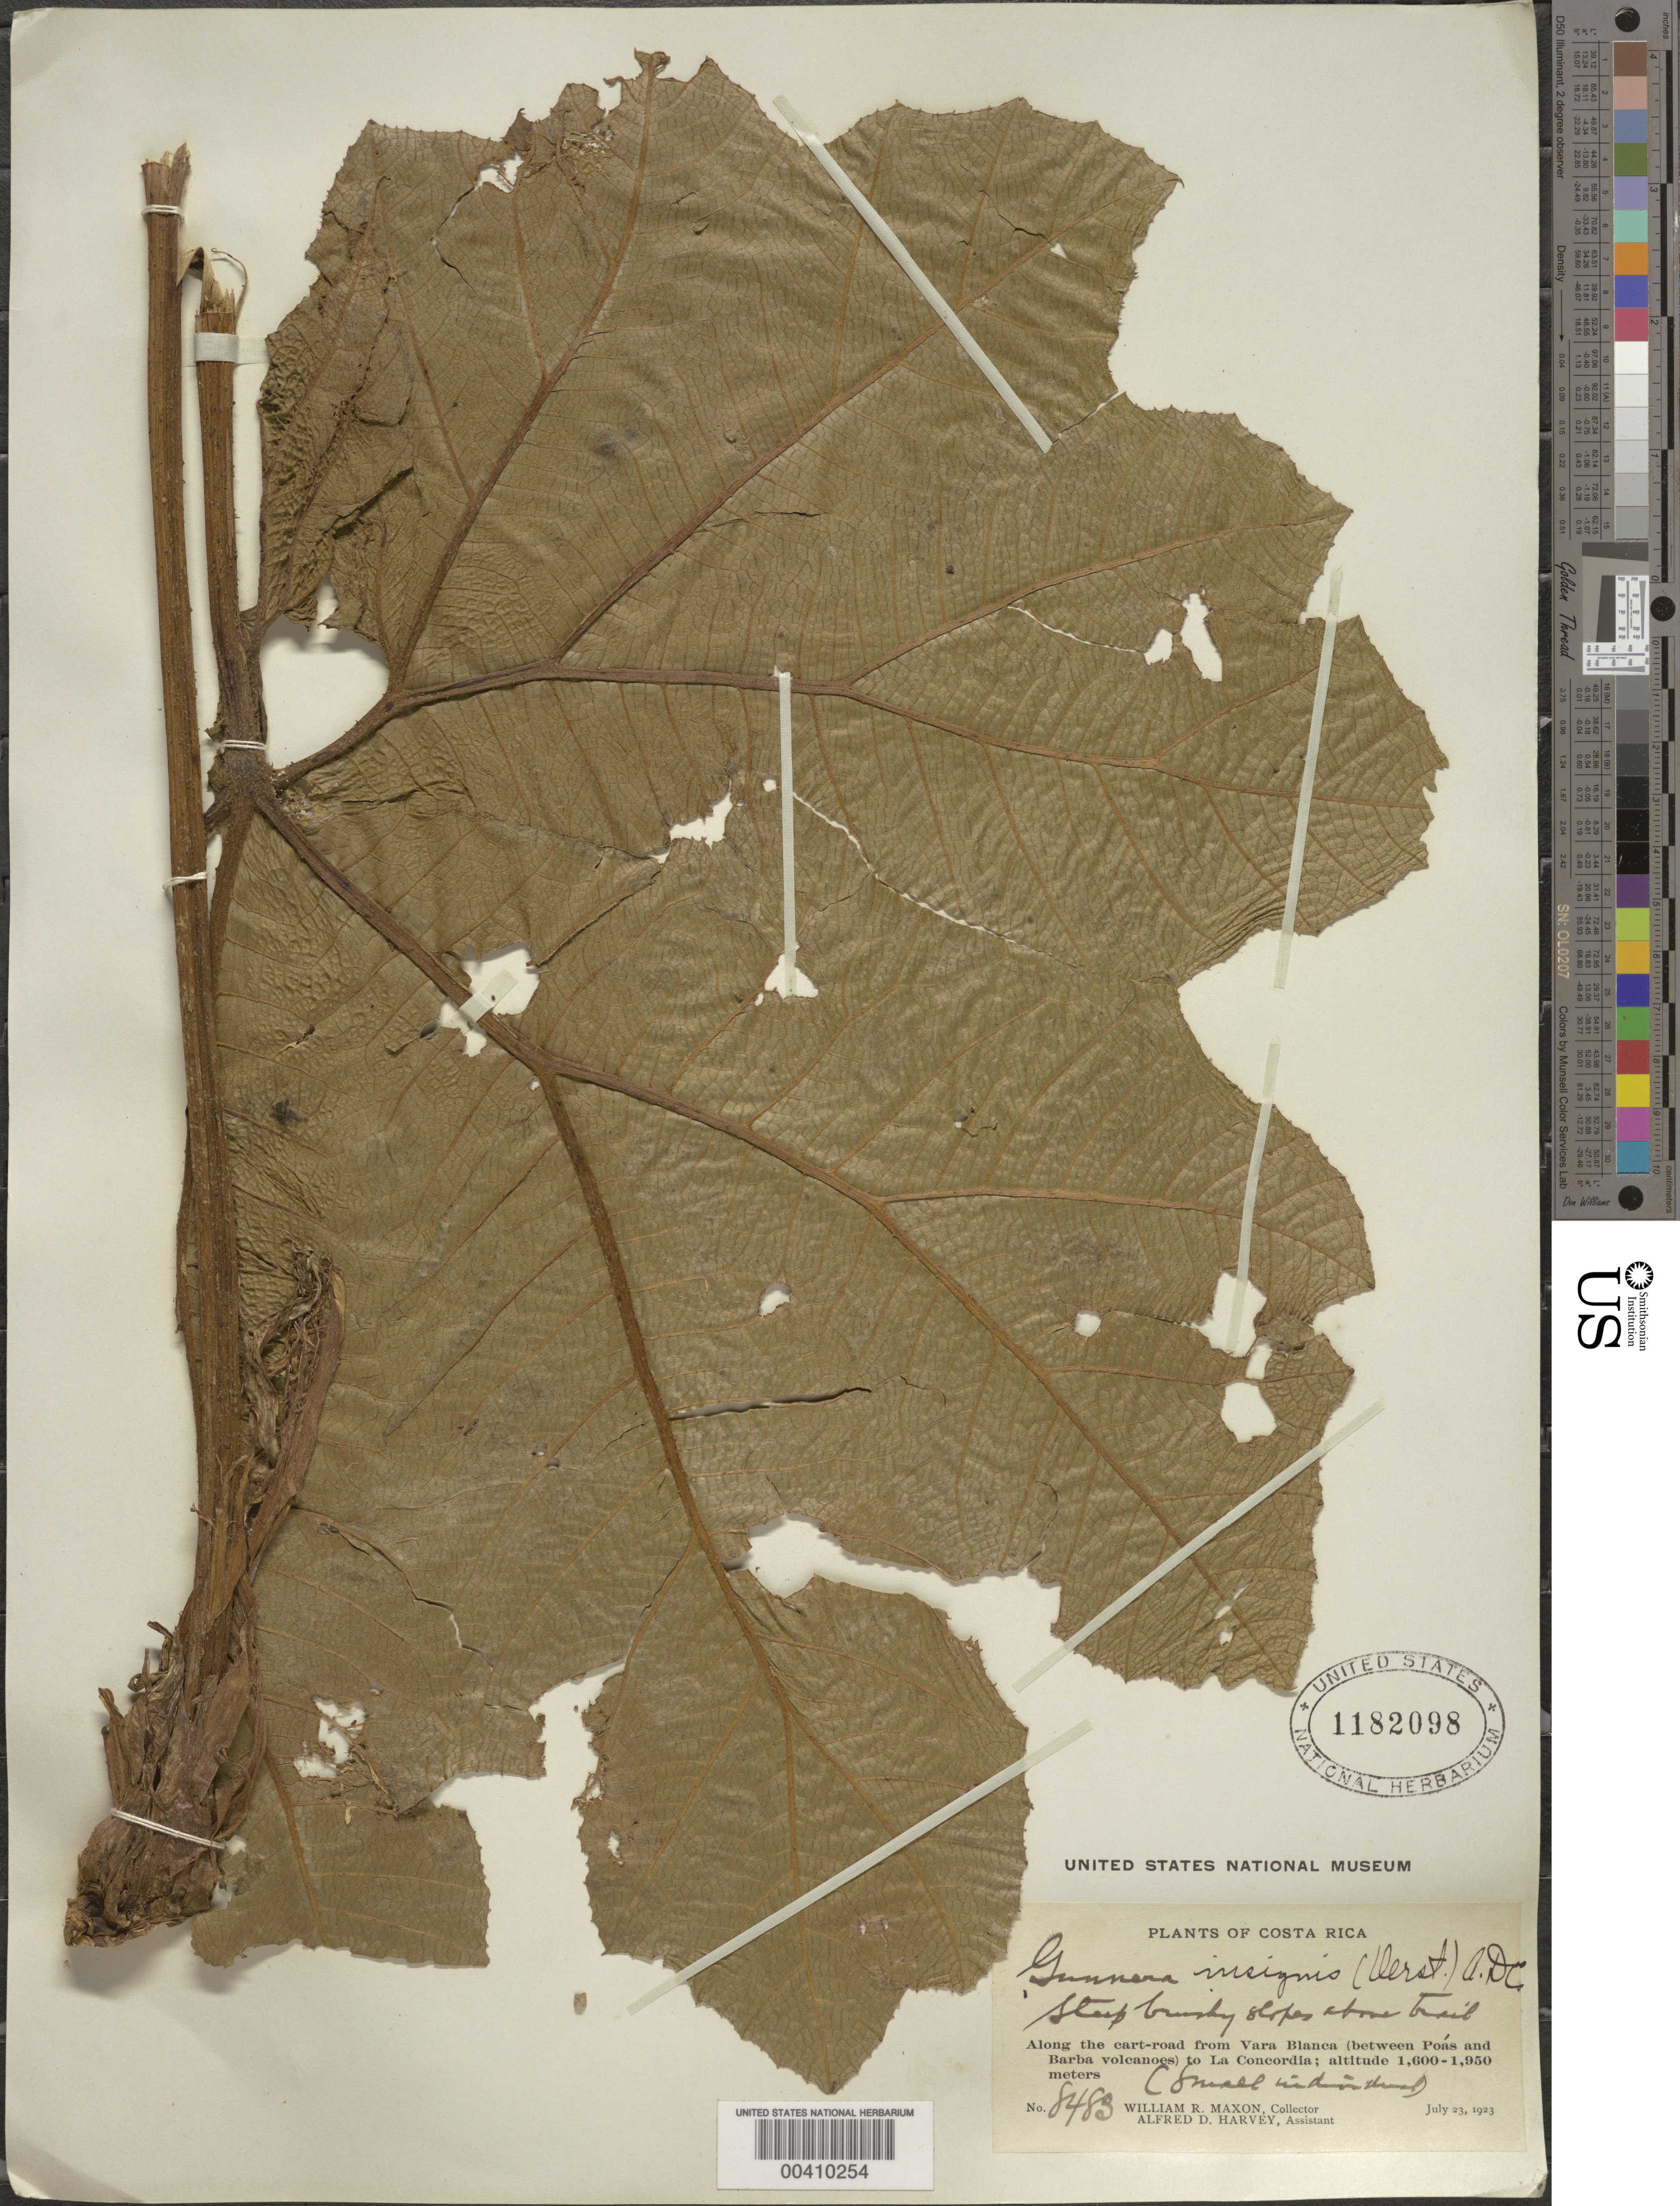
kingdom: Plantae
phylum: Tracheophyta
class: Magnoliopsida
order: Gunnerales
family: Gunneraceae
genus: Gunnera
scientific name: Gunnera insignis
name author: (Oerst.) A. DC.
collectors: W. R. Maxon & A. D. Harvey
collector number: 8483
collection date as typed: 23 Jul 1923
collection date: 1923-07-23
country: Costa Rica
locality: Along the cart road from Vara Blanca (between Poás and Barba volcanoes) to La Concordia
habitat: Steep brushy slopes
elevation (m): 1600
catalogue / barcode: US 1182098